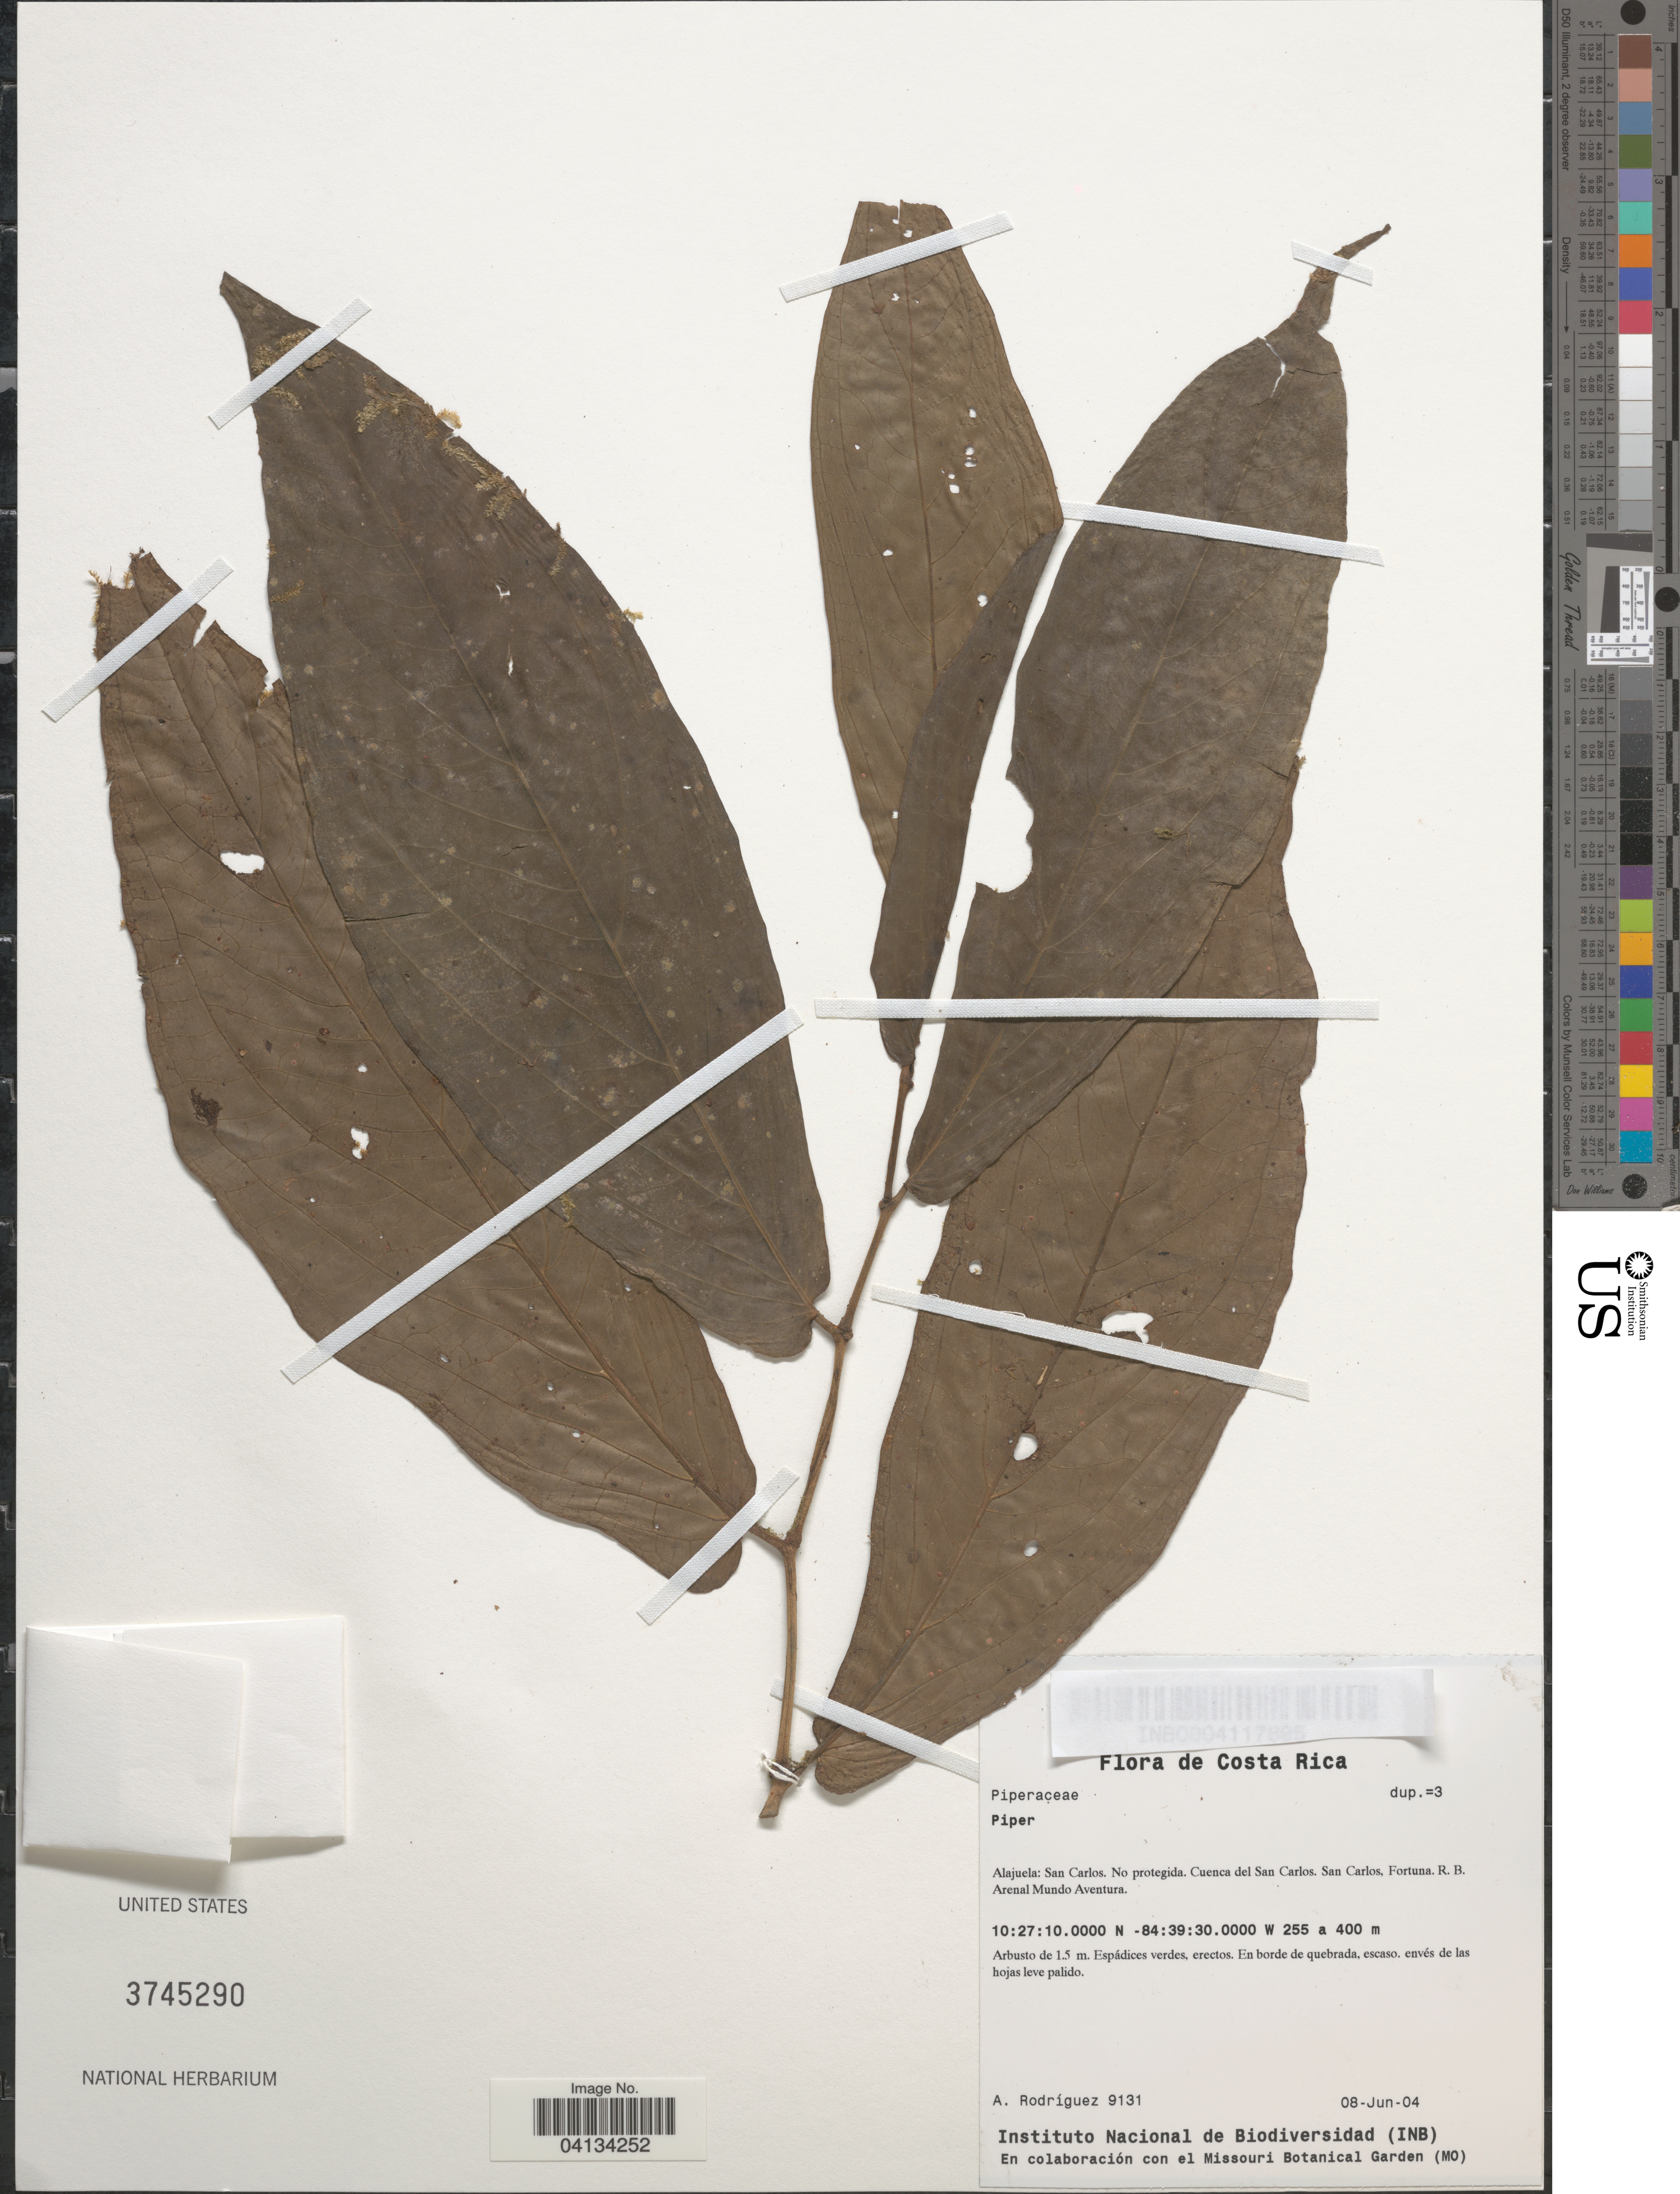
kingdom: Plantae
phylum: Tracheophyta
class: Magnoliopsida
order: Piperales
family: Piperaceae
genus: Piper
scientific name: Piper sp.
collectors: A. Rodríguez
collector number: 9131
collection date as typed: Transcribed d/m/y: 8/6/4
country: Costa Rica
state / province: Alajuela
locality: San Carlos. No protegida. Cuenca del San Carlos. San Carlos, Fortuna. R. B. Arenal Mundo Aventura.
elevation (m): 255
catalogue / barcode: US 3745290